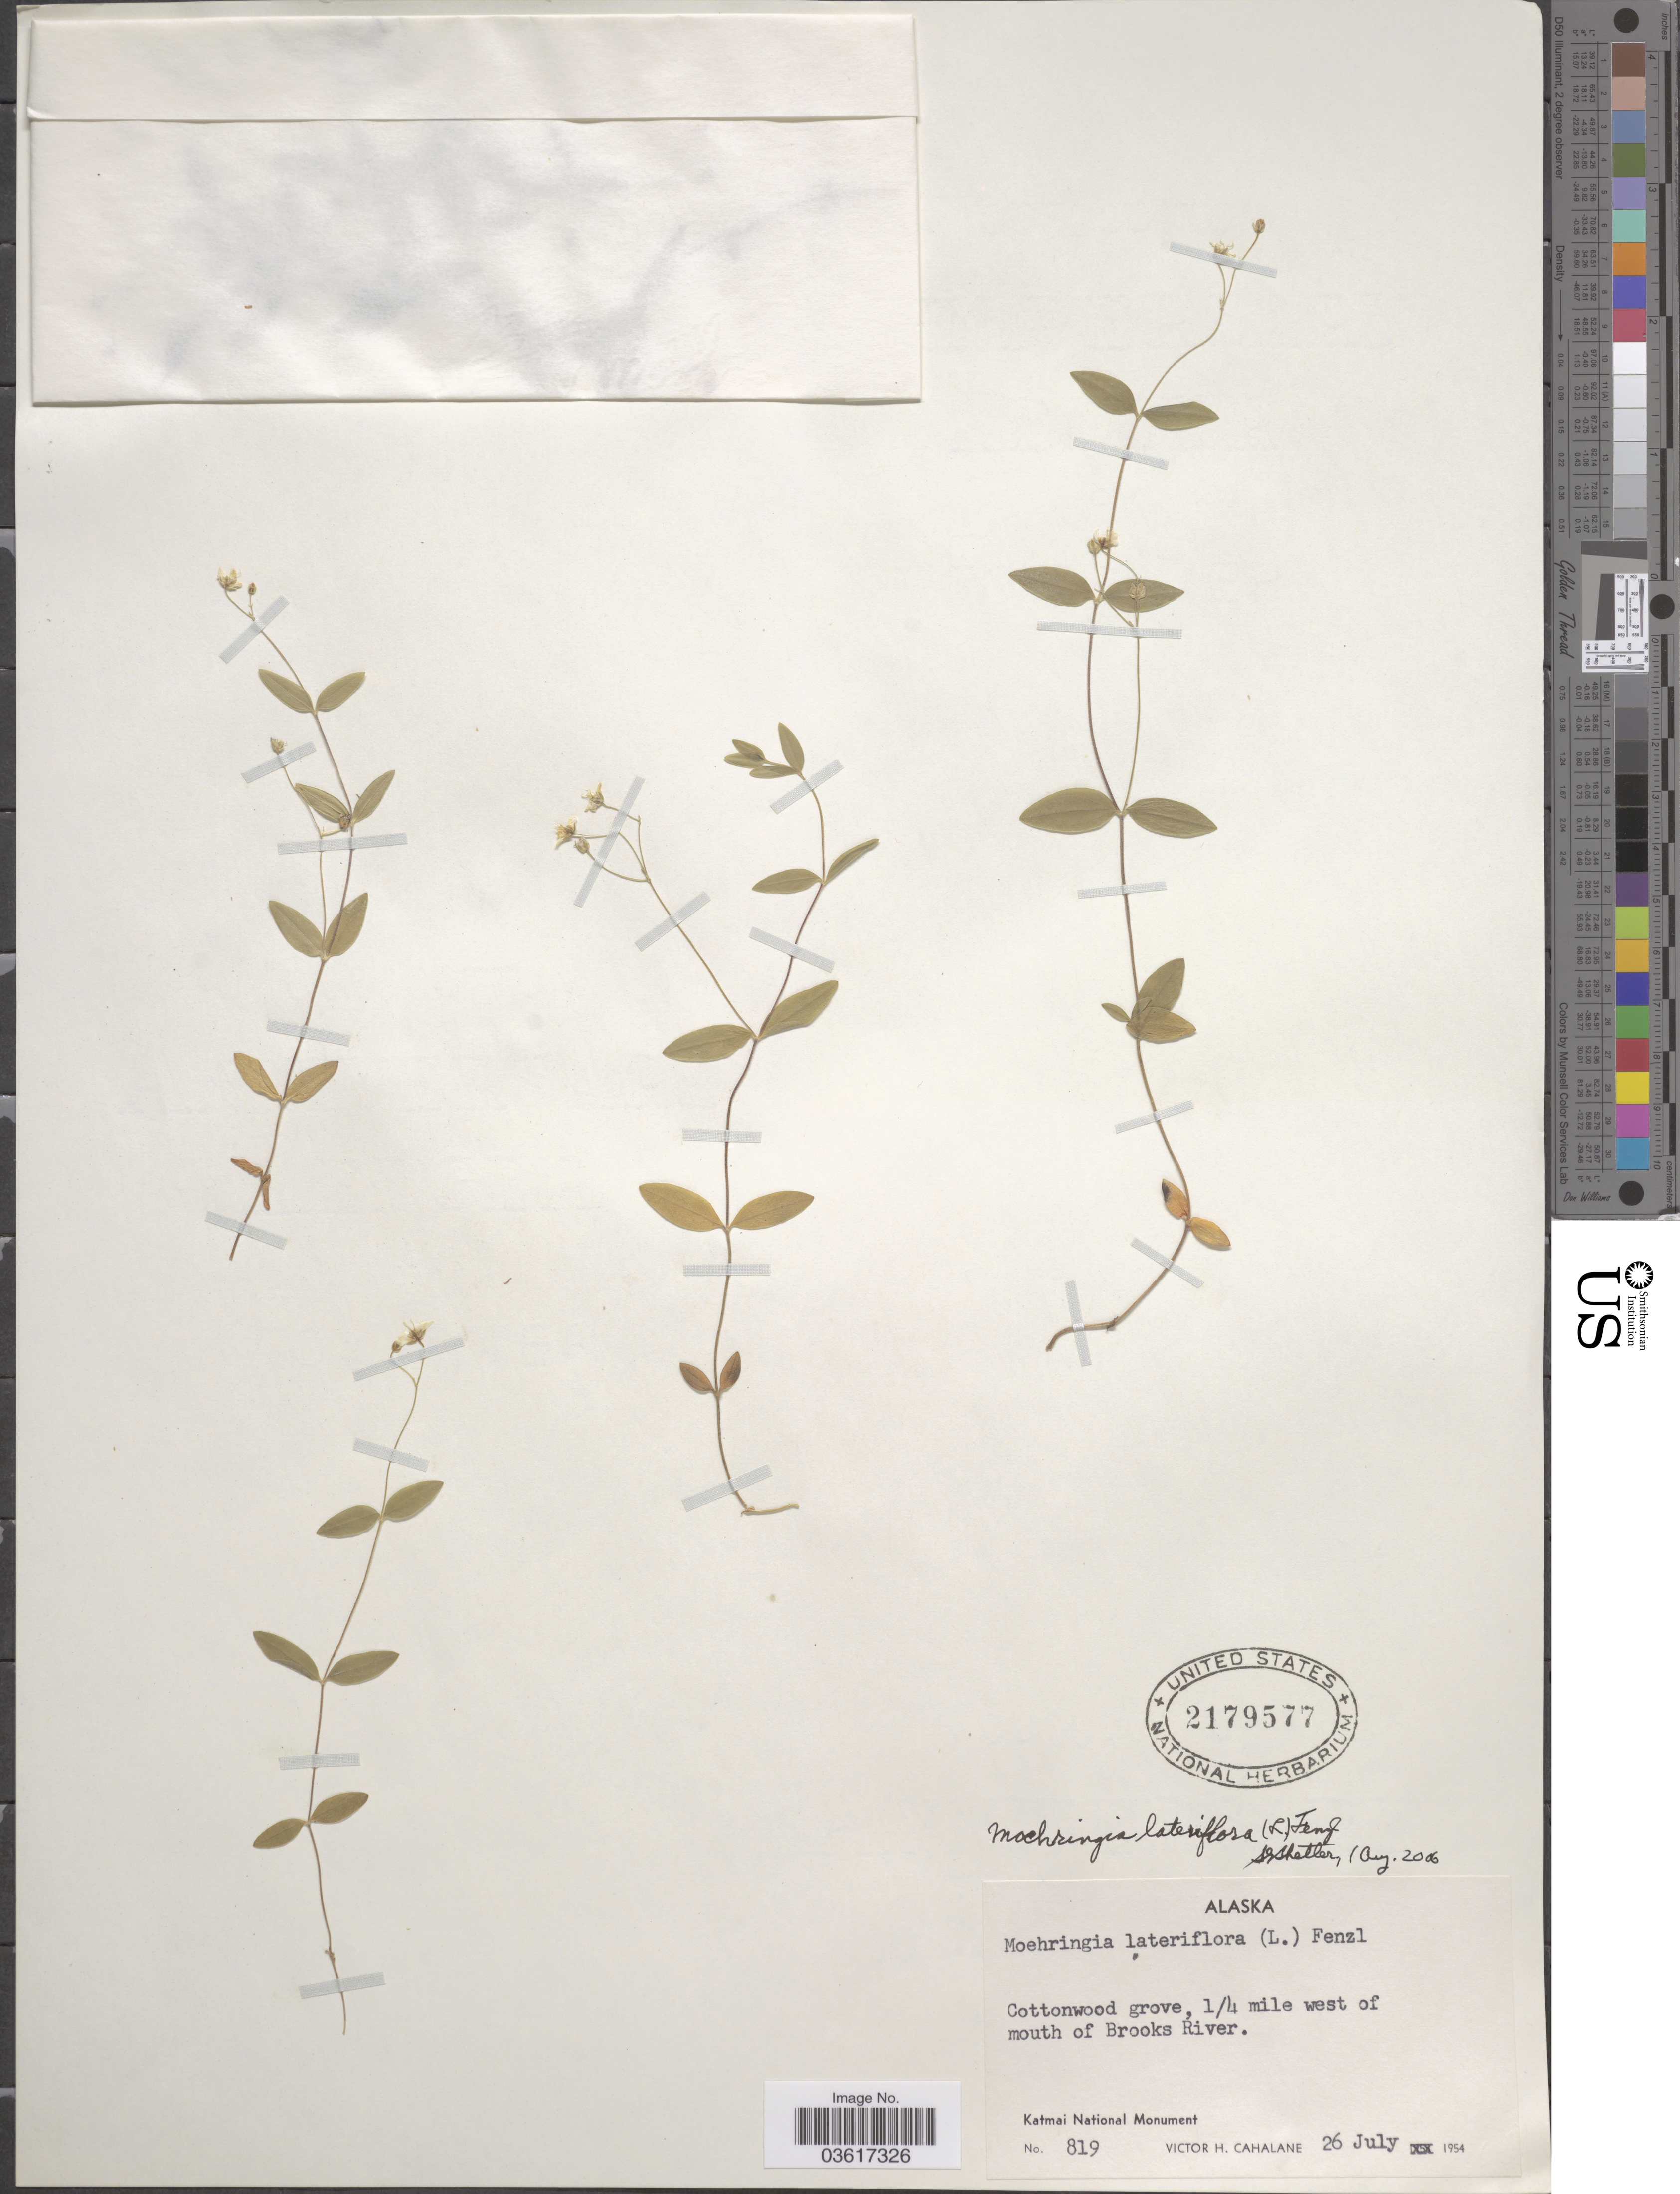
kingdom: Plantae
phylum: Tracheophyta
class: Magnoliopsida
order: Caryophyllales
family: Caryophyllaceae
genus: Moehringia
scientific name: Moehringia lateriflora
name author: (L.) Fenzl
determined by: Shetler, Stanwyn G., (US), NMNH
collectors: V. Cahalane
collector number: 819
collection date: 1954-07-26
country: United States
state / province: Alaska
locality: Cottonwood grove, ¼ mile west of mouth of Brooks River. Katmai National Monument.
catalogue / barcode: US 2179577